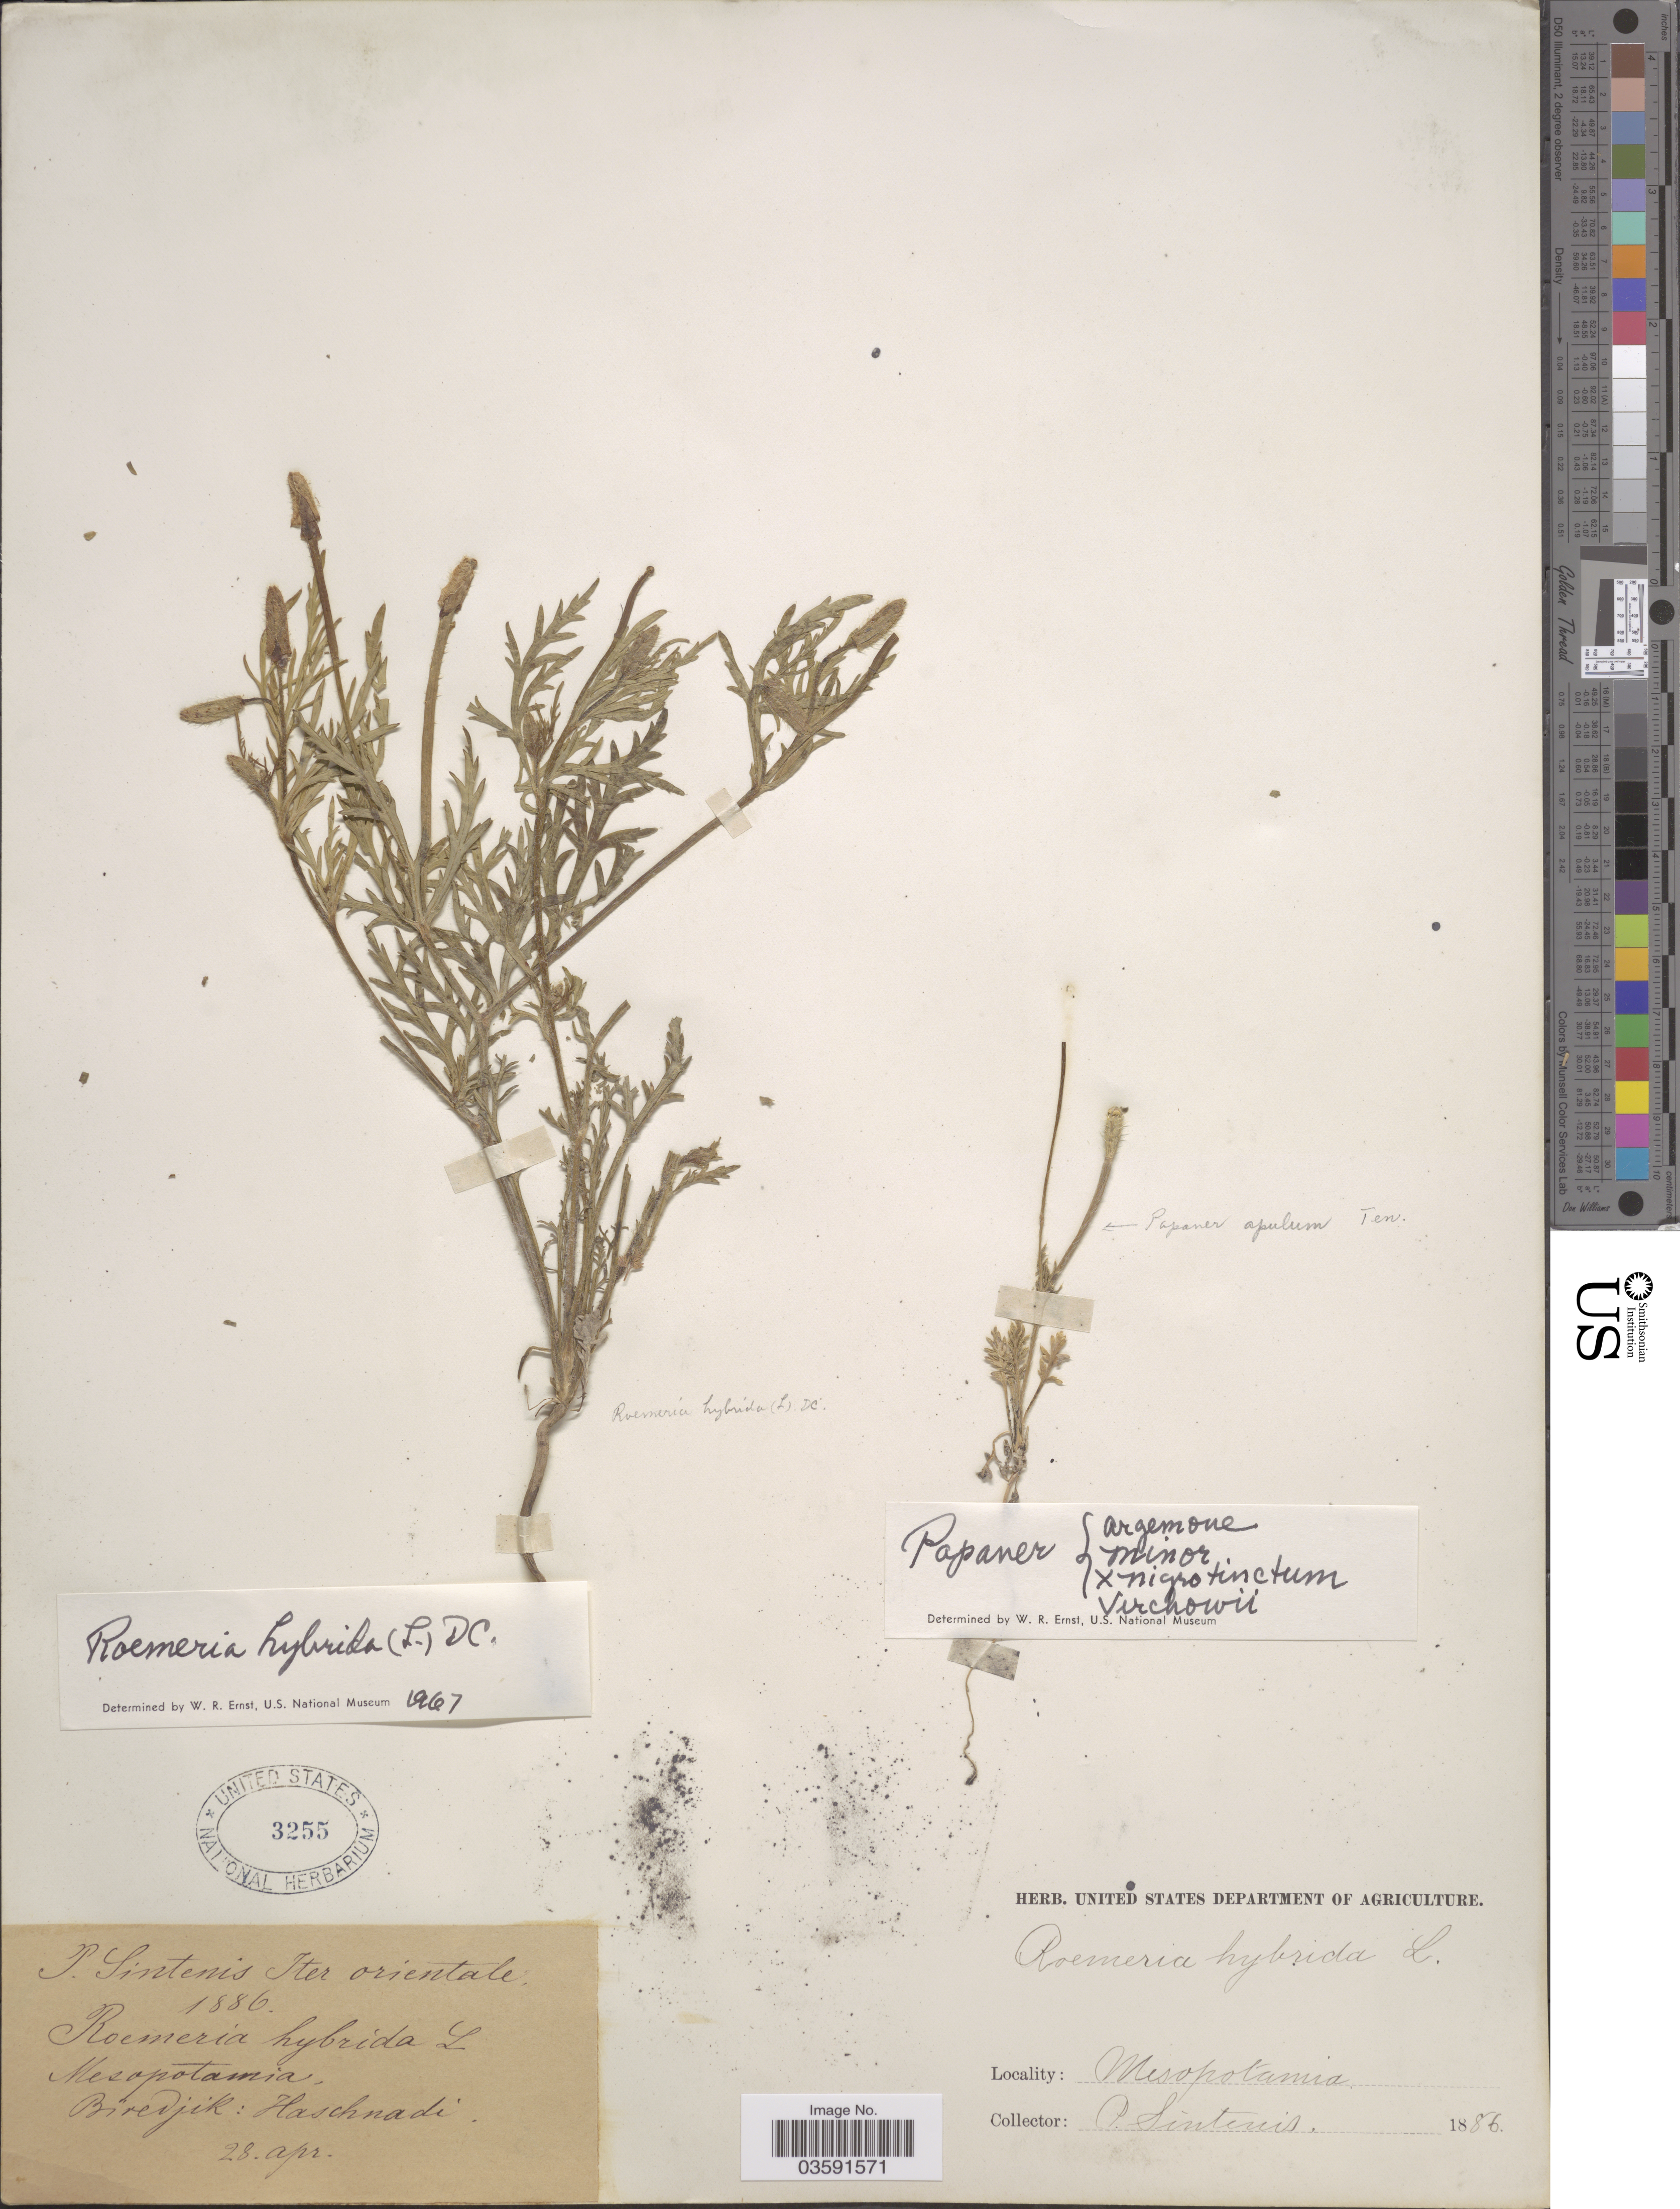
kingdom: Plantae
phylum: Tracheophyta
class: Magnoliopsida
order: Ranunculales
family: Papaveraceae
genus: Papaver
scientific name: Papaver dodecandrum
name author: (Forssk.) Medik.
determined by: Strong, M. T., (US), Smithsonian Institution - National Museum of Natural History (UNITED STATES)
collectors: P. Sintenis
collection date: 1888-04-28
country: Turkey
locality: Mesopotamia, Bïredjik: Haschnadi.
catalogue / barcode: US 3255